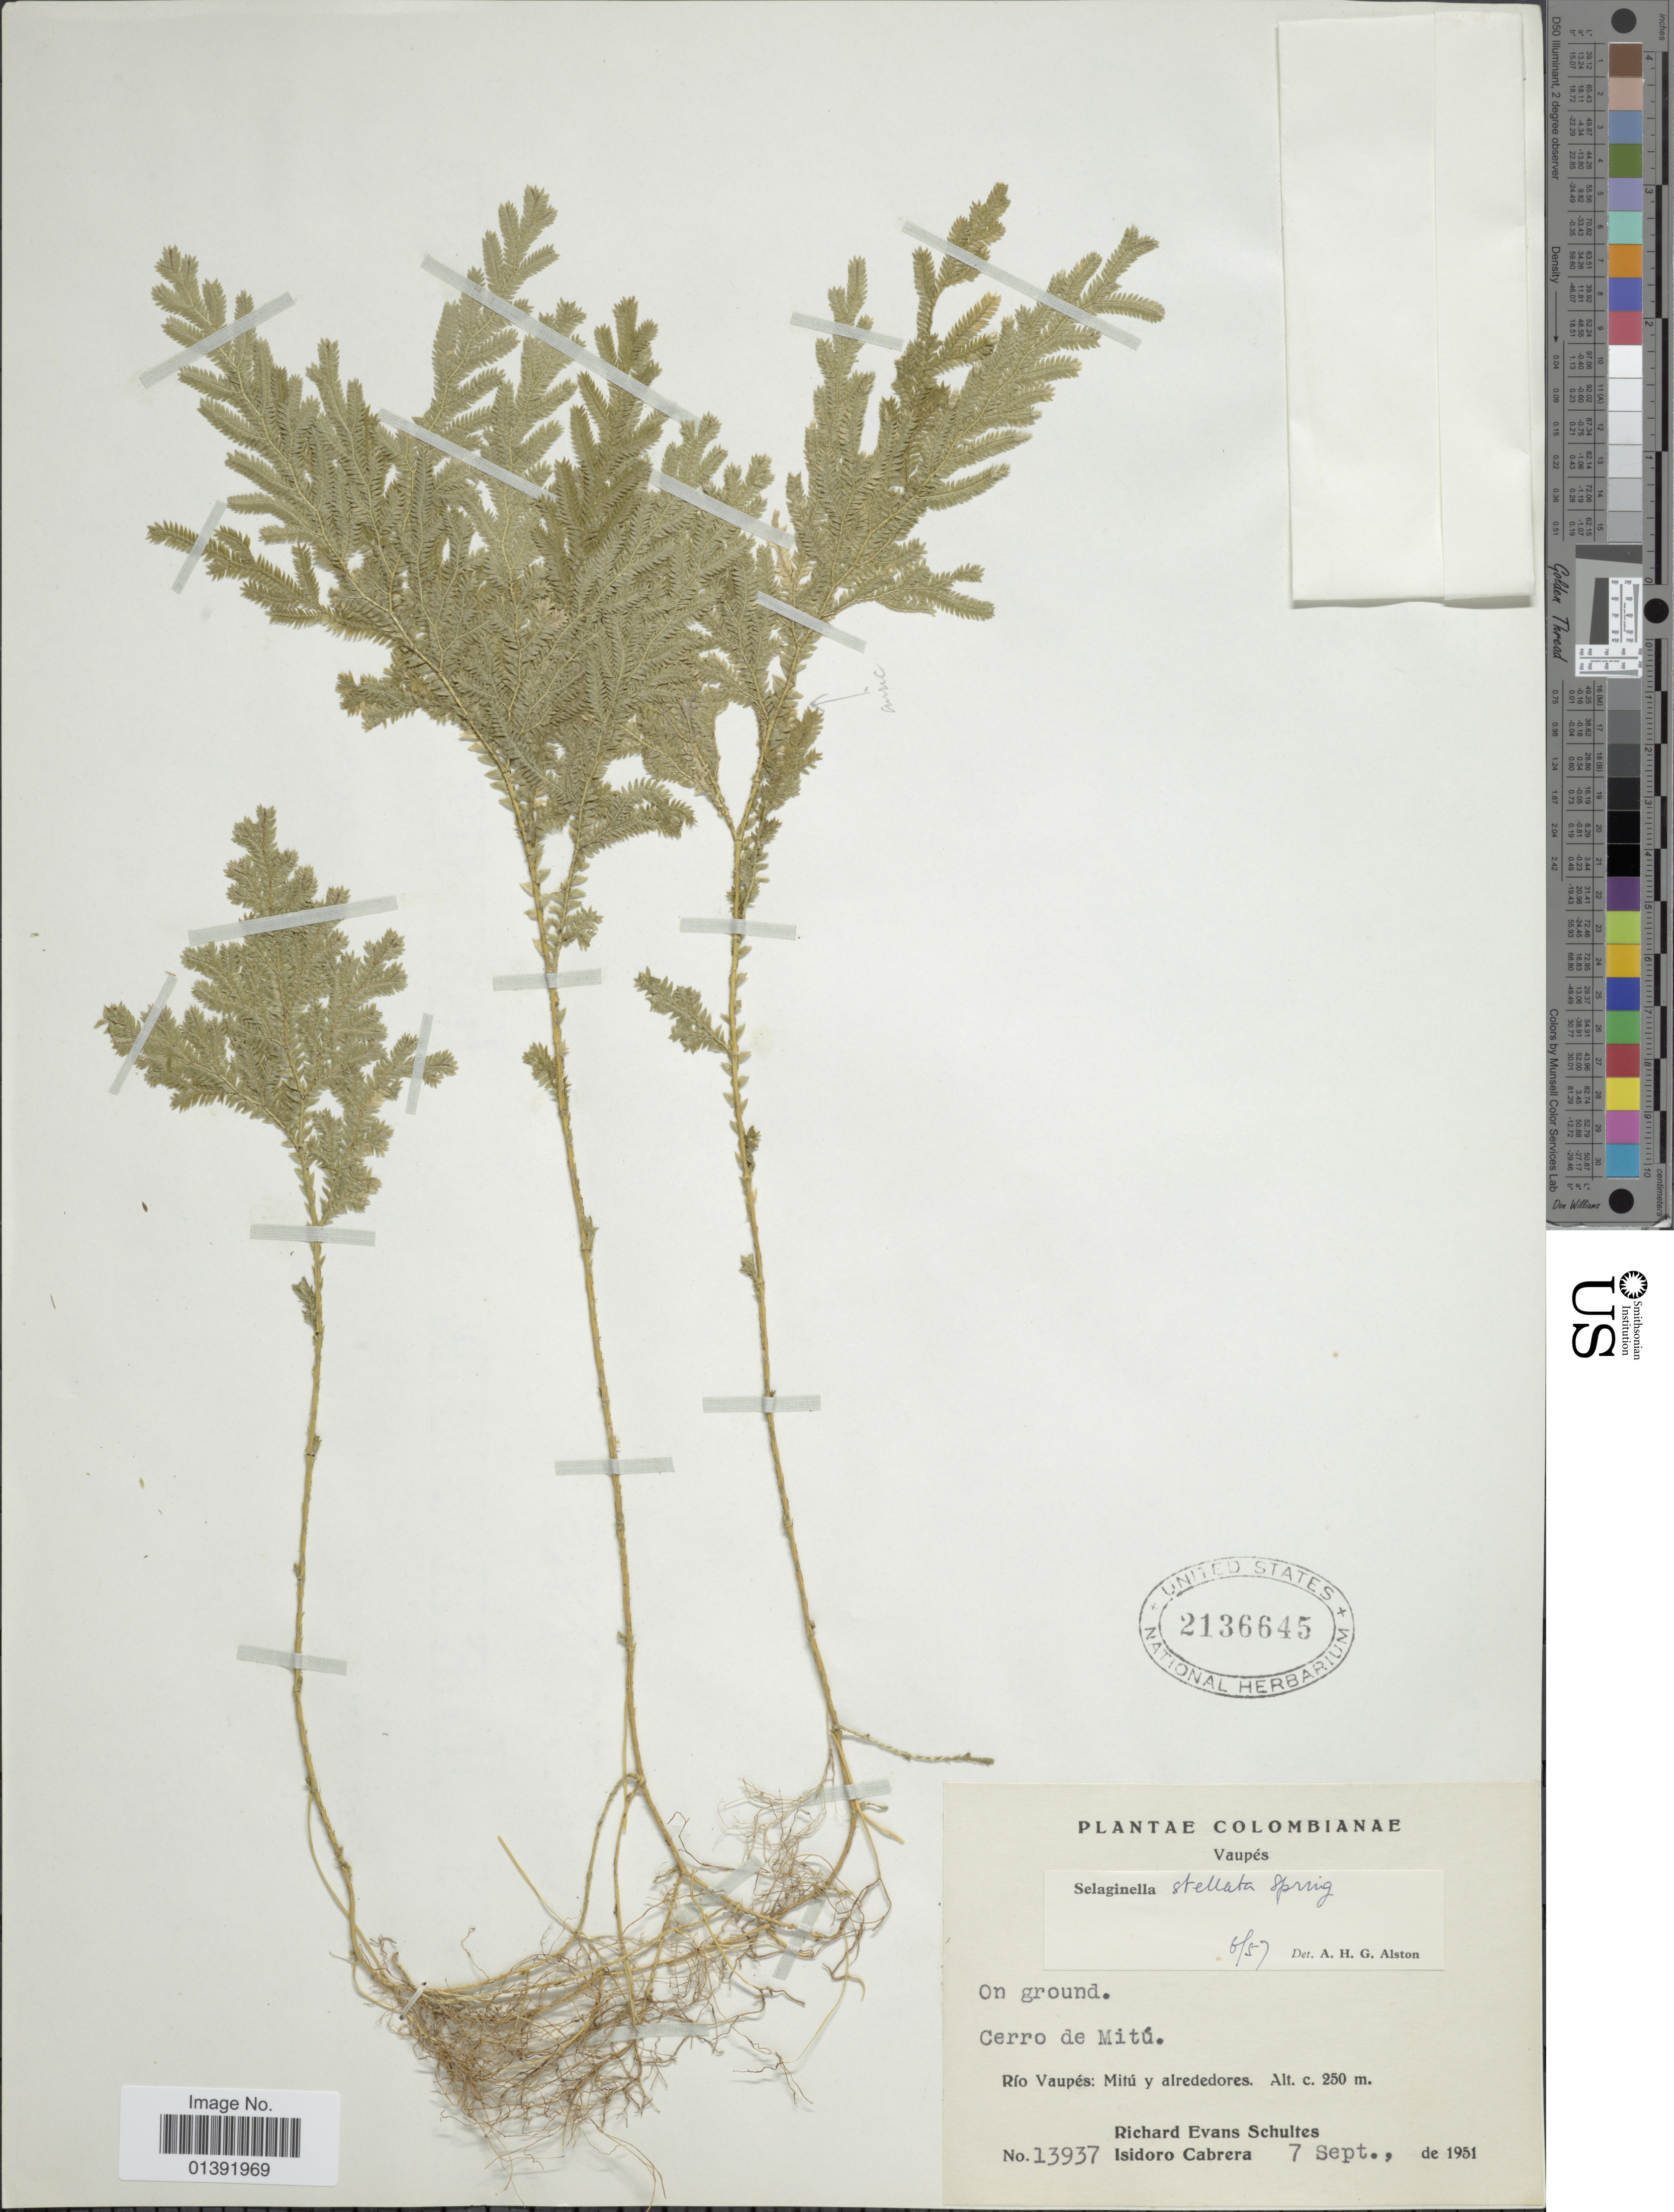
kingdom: Plantae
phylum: Tracheophyta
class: Lycopodiopsida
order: Selaginellales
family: Selaginellaceae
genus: Selaginella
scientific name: Selaginella stellata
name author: Spring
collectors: R. E. Schultes & I. Cabrera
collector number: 13937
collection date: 1951-09-07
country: Colombia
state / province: Vaupés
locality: Rio Vaupés: Mitu y alrededores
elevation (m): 250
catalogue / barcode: US 2136645